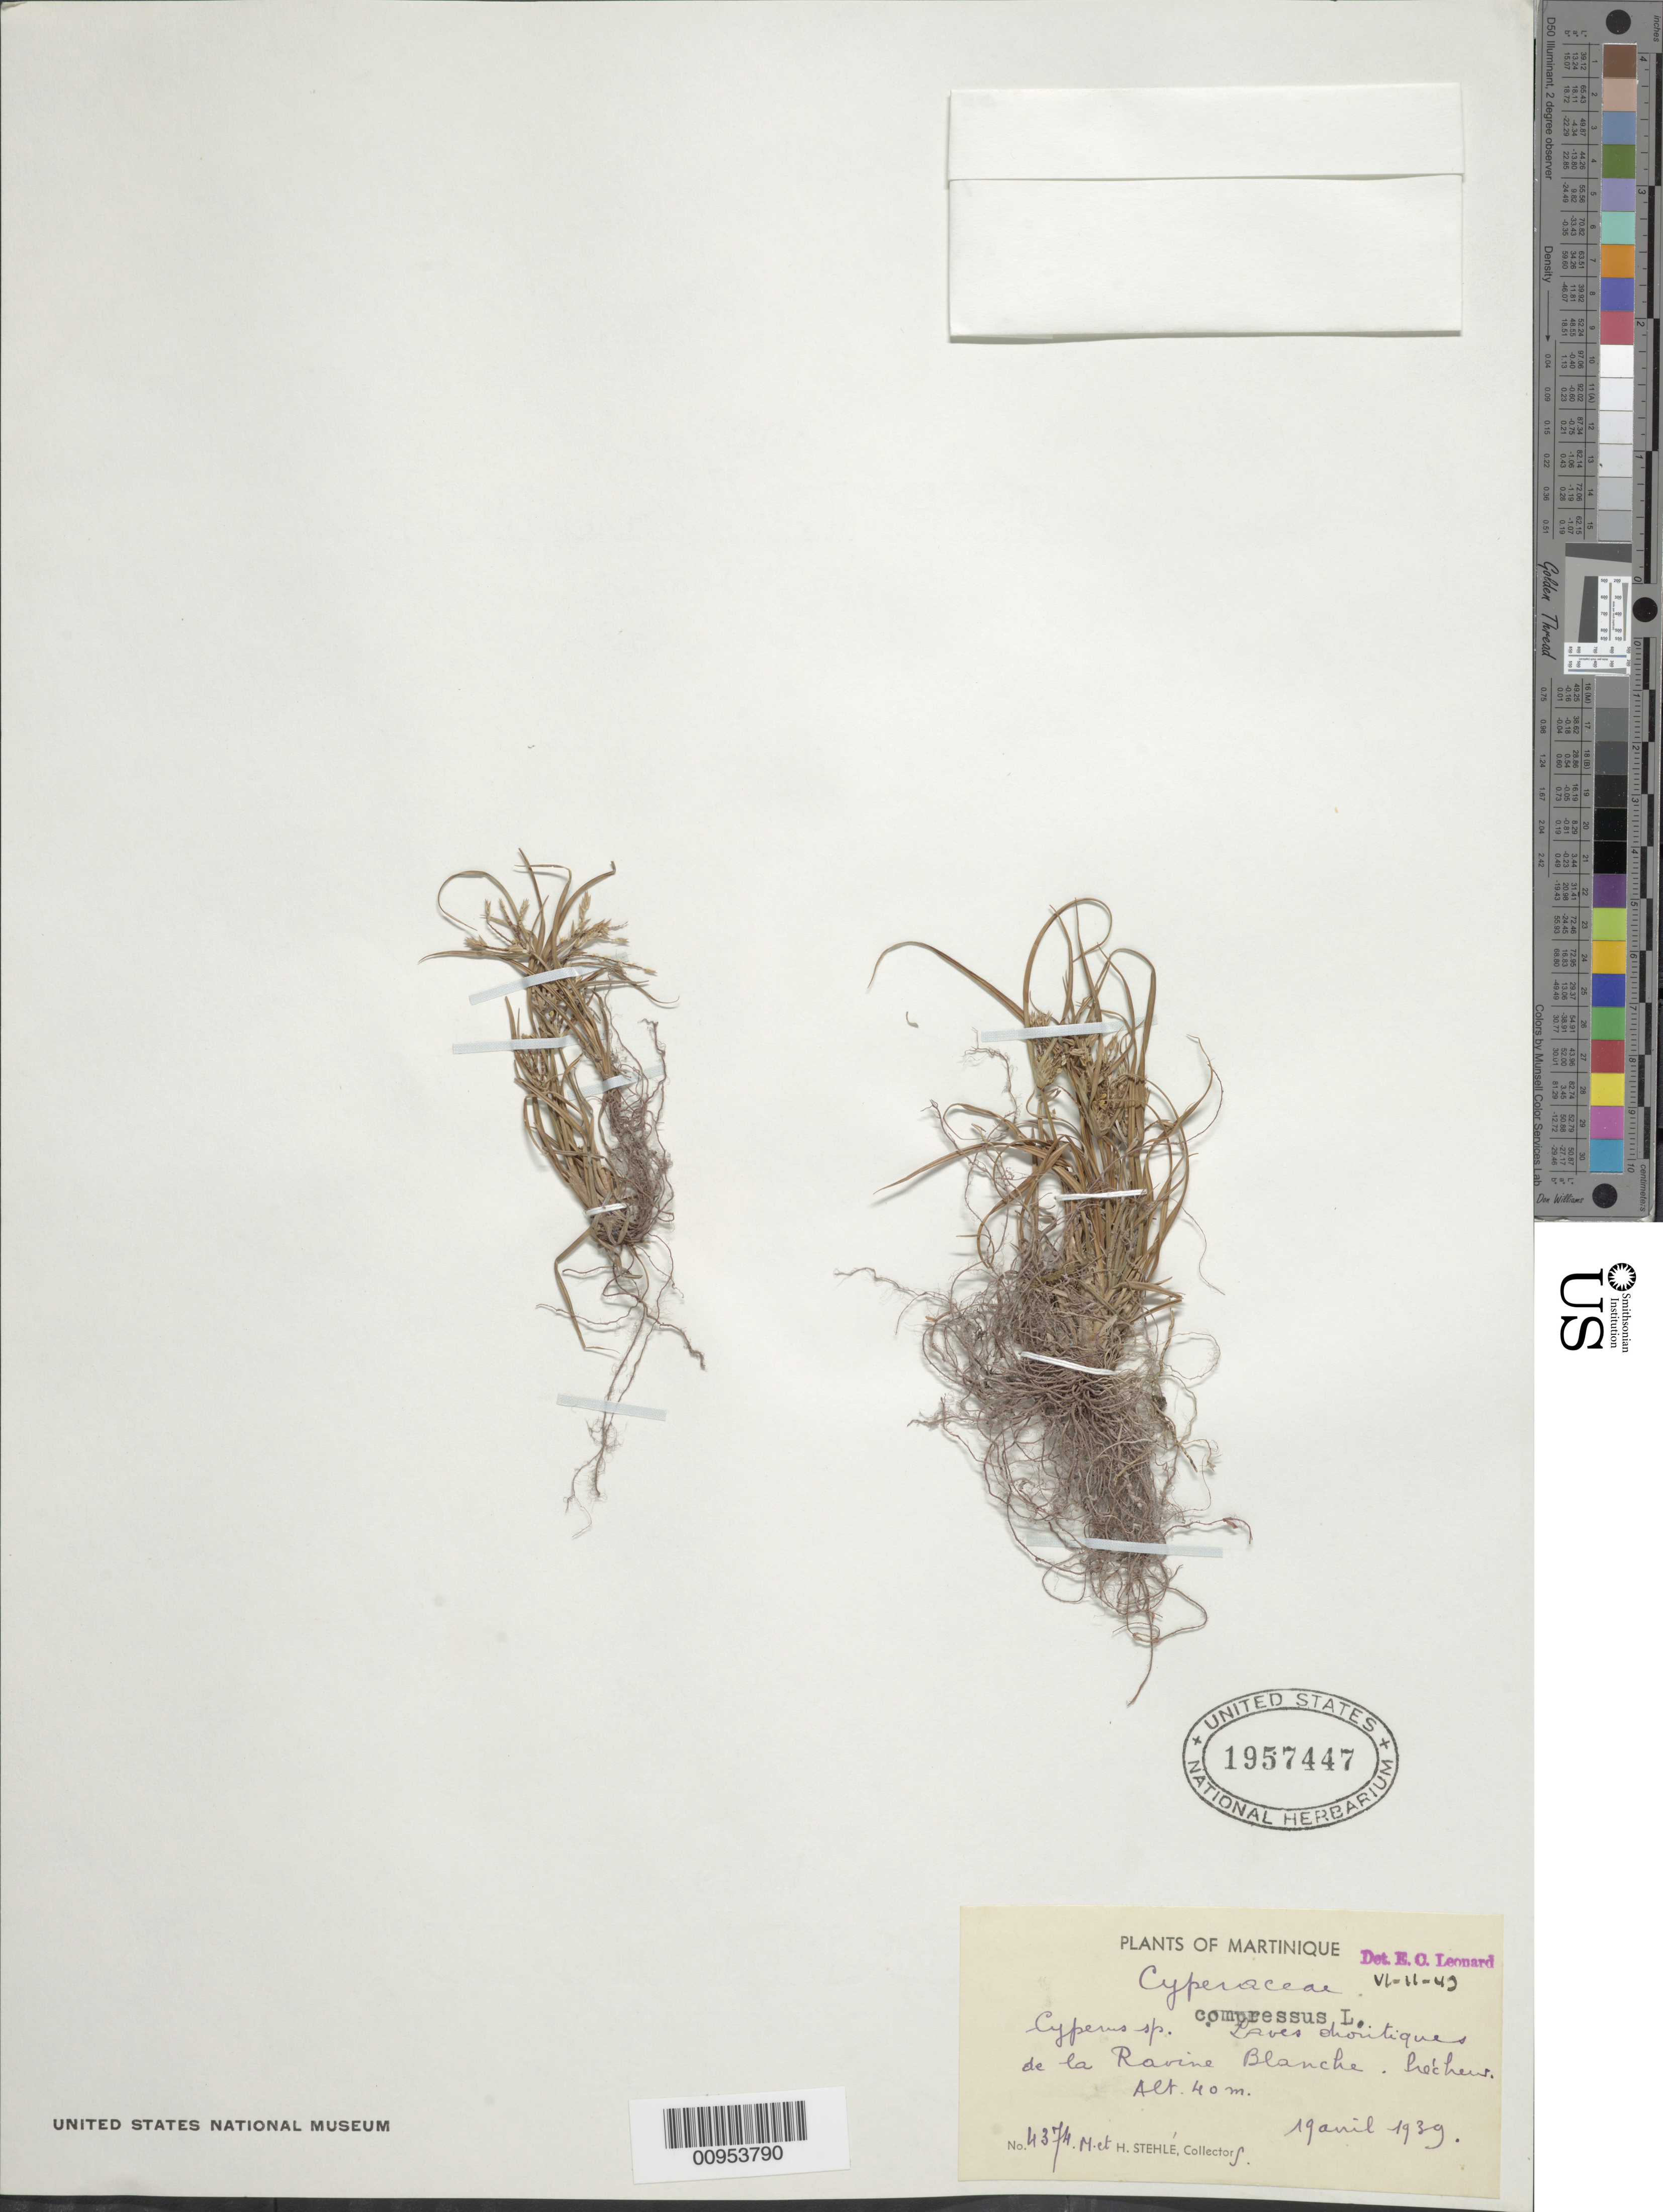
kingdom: Plantae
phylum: Tracheophyta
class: Liliopsida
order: Poales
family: Cyperaceae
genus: Cyperus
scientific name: Cyperus compressus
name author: L.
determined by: Leonard, Emery C., (US)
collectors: H. Stehlé & M. Stehlé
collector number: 4374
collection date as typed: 19 Apr 1939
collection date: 1939-04-19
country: Martinique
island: Martinique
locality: Lavas "dioritiques" de la Ravine Blanche, "Pre'cheus"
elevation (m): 40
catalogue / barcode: US 1957447